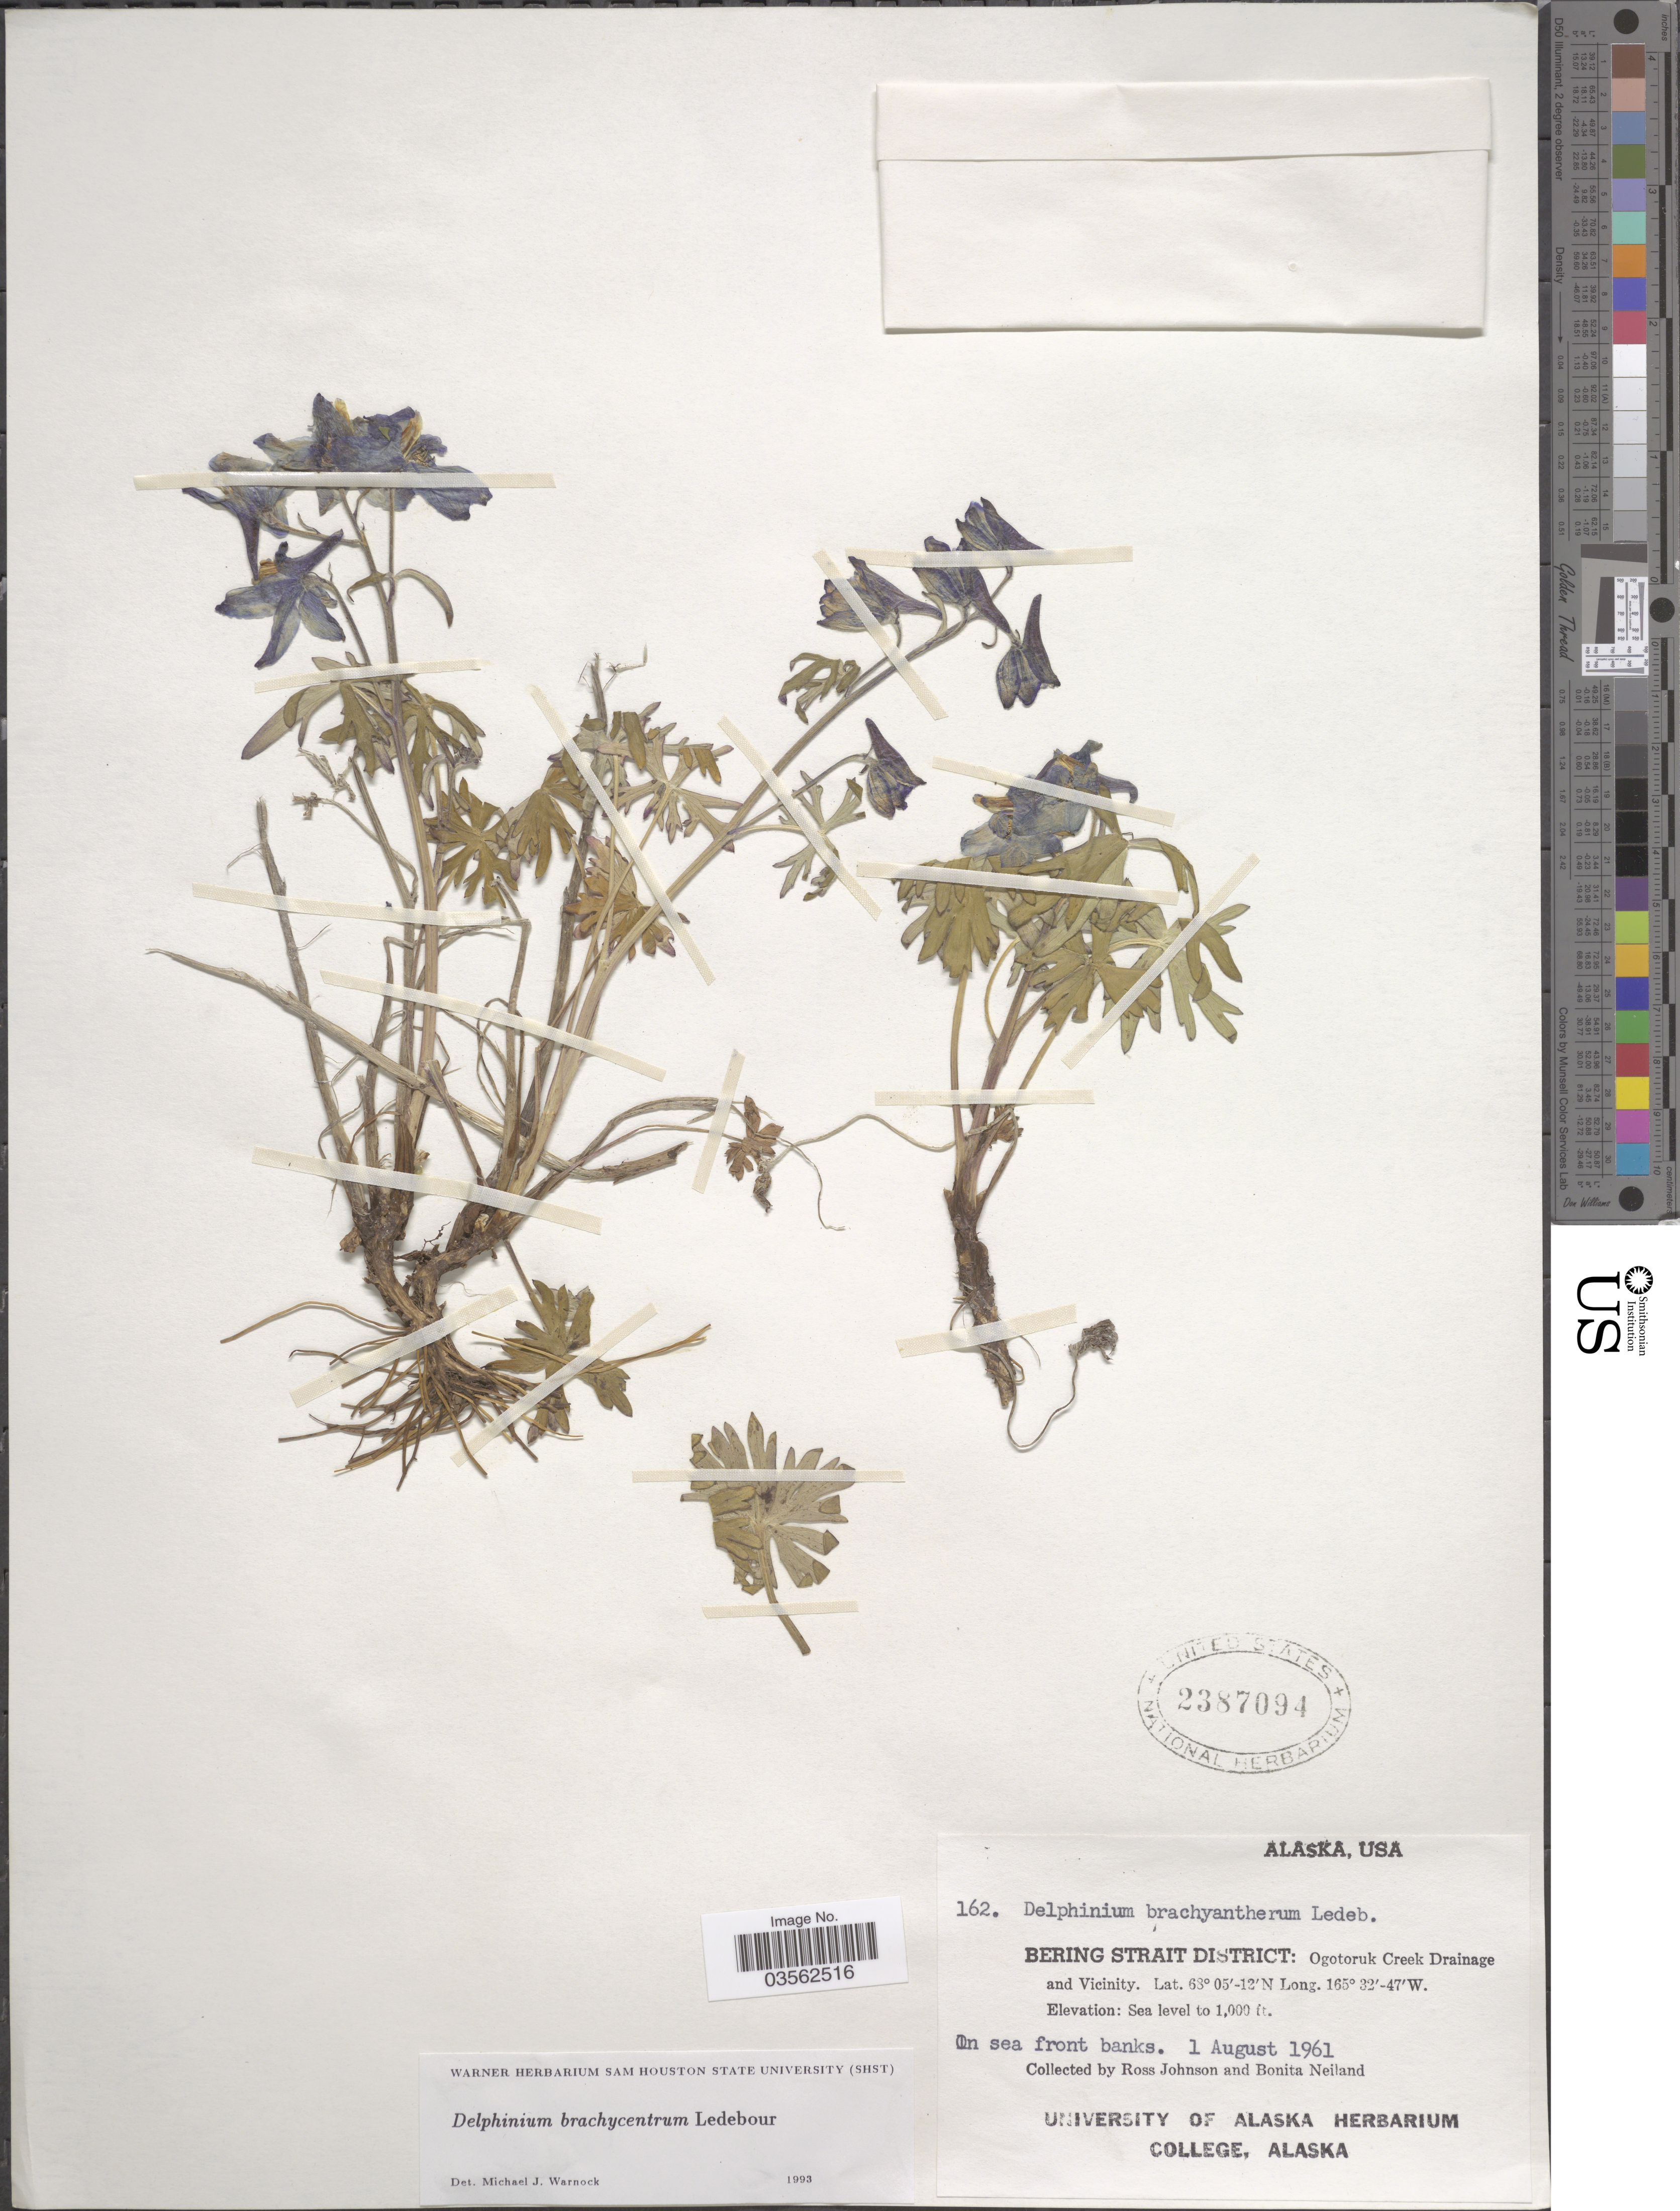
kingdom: Plantae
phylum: Tracheophyta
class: Magnoliopsida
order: Ranunculales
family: Ranunculaceae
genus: Delphinium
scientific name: Delphinium brachycentrum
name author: Ledeb.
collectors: R. Johnson & B. Neiland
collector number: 162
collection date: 1961-08-01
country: United States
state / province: Alaska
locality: USA. Bering Strait District: Ogotoruk Creek Drainage and Vicinity.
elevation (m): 0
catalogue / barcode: US 2387094